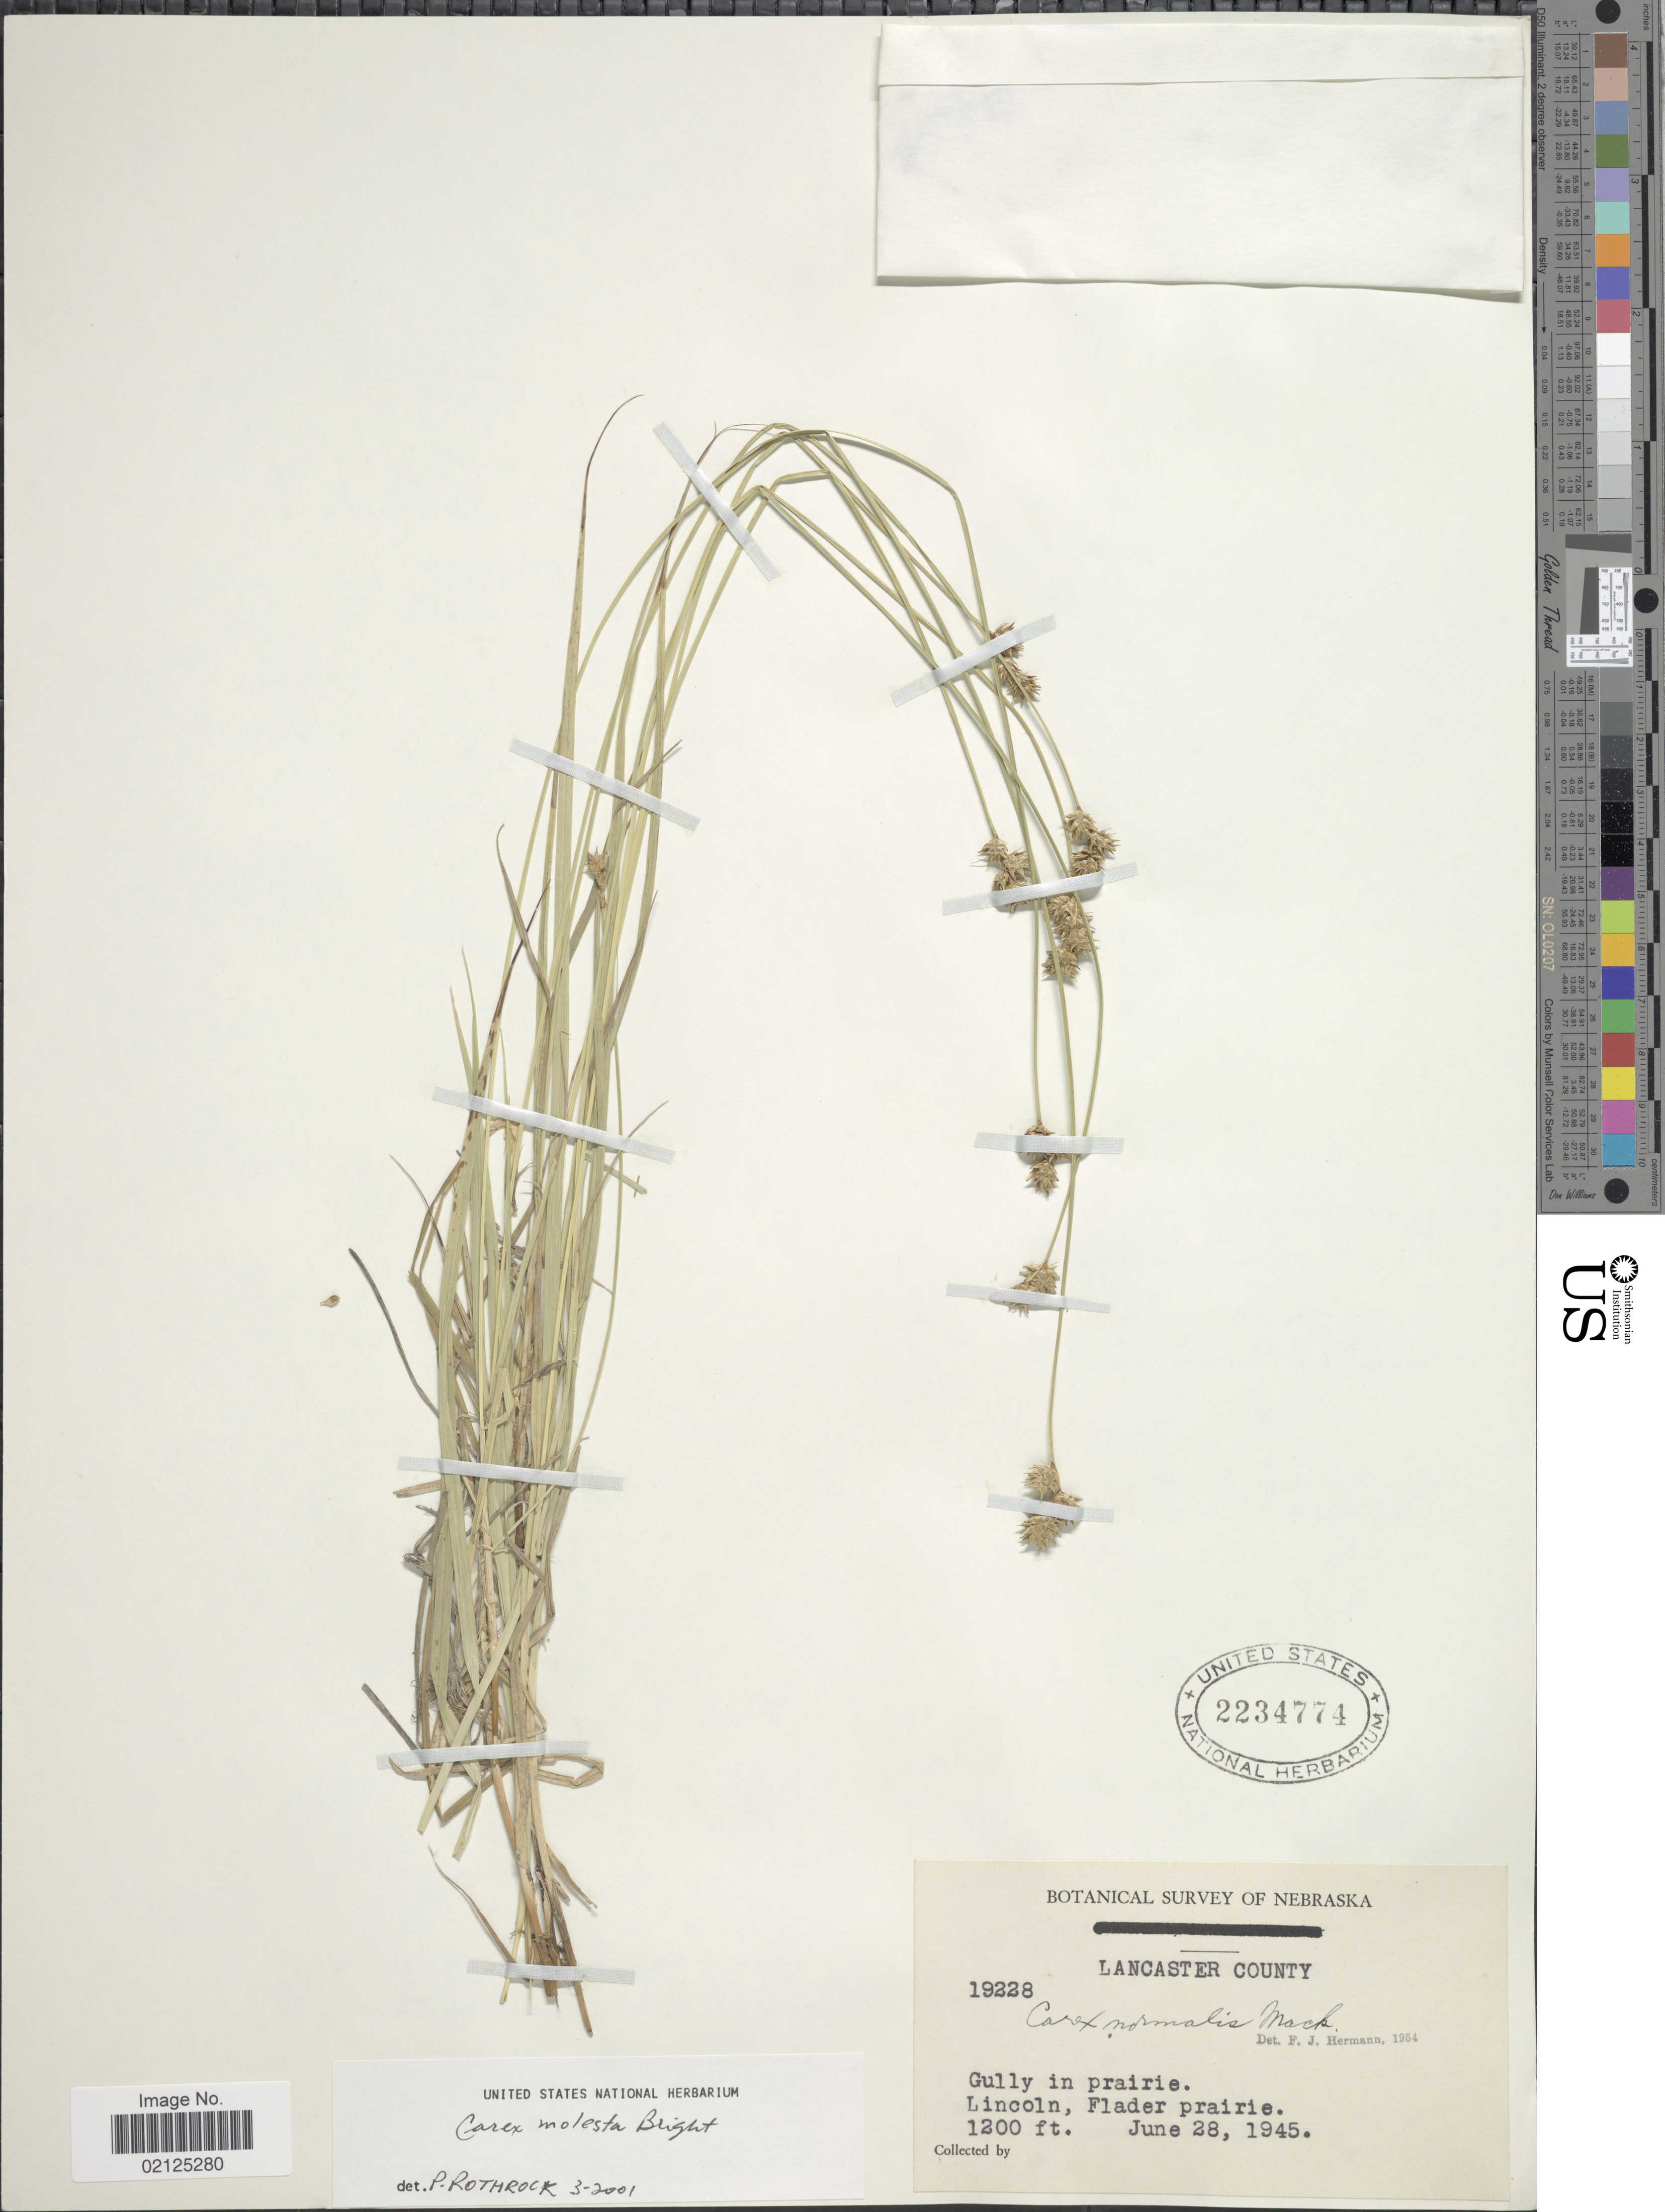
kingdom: Plantae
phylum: Tracheophyta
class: Liliopsida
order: Poales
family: Cyperaceae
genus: Carex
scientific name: Carex molesta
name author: Mack.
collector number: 19228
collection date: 1945-06-28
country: United States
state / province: Nebraska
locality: Lacaster County, Gully in prairie. Lincoln, Flader prairie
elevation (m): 366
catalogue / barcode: US 2234774